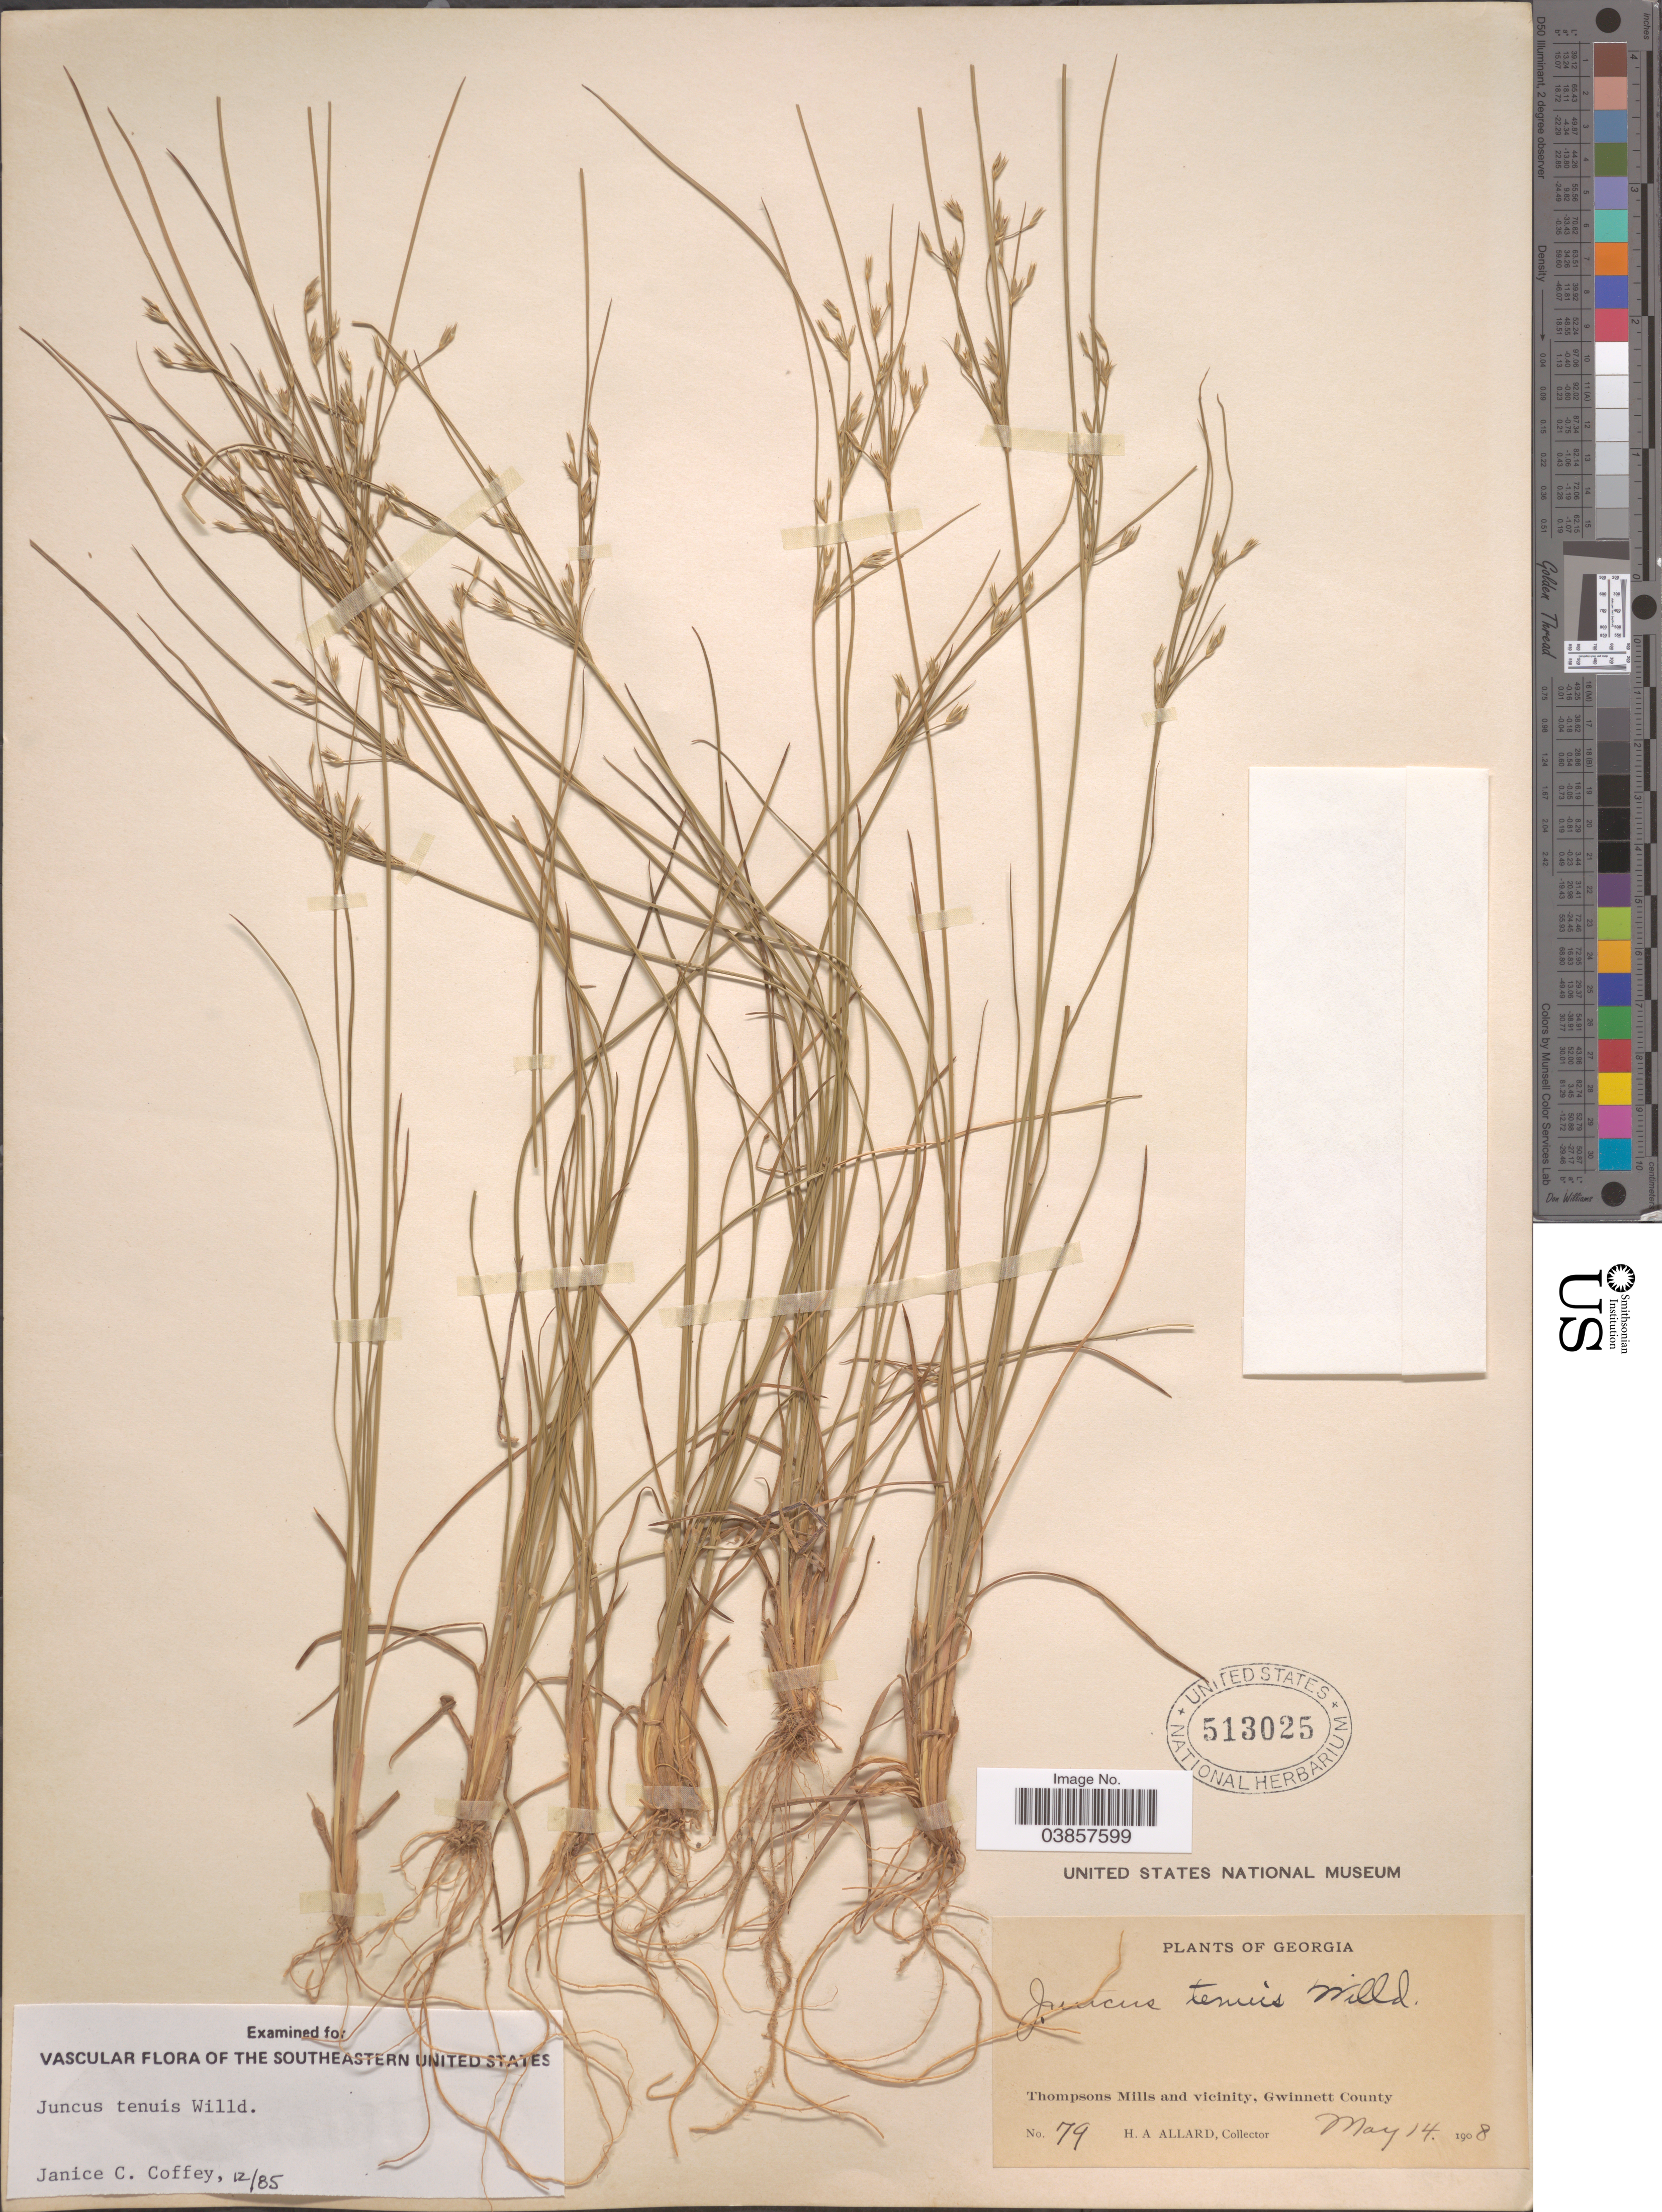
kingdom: Plantae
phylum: Tracheophyta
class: Liliopsida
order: Poales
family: Juncaceae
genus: Juncus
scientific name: Juncus tenuis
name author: Willd.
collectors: H. A. Allard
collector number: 79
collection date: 1908-05-14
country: United States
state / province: Georgia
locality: Thompsons Mills and vicinity, Gwinnett County.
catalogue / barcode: US 513025